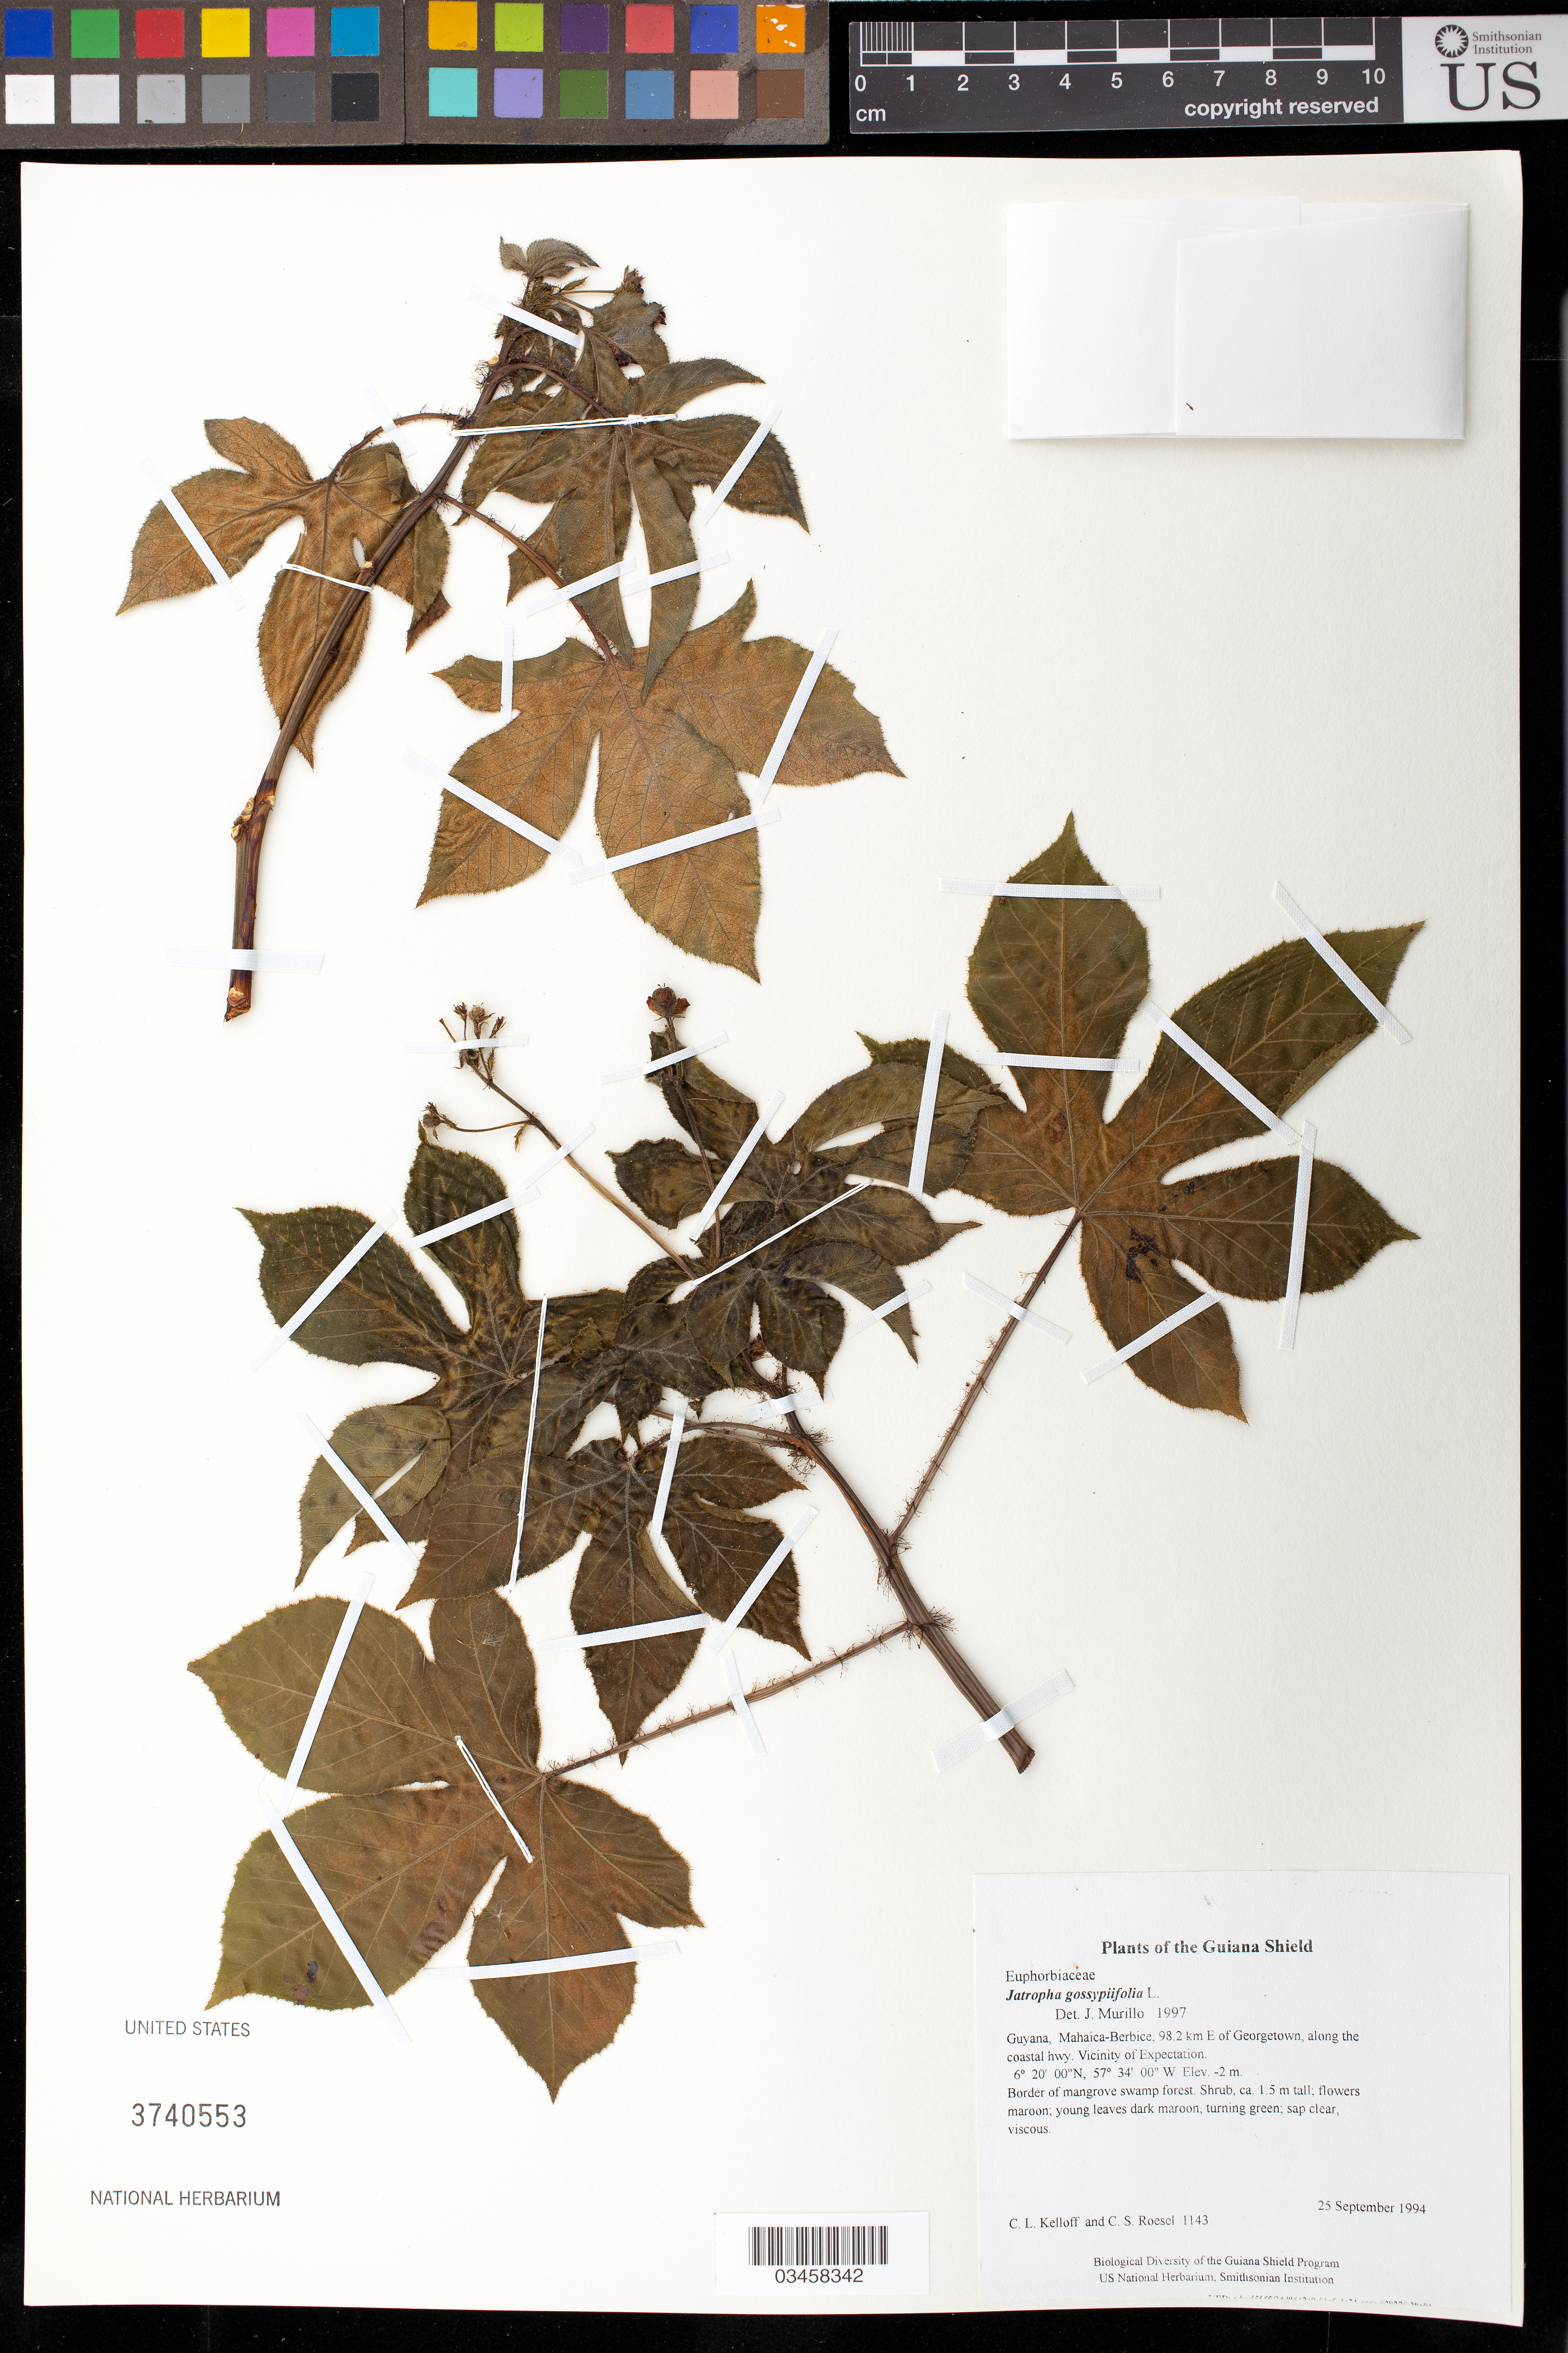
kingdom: Plantae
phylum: Tracheophyta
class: Magnoliopsida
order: Malpighiales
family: Euphorbiaceae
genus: Jatropha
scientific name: Jatropha gossypiifolia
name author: L.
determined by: Murillo Aldana, J. C.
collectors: C. L. Kelloff & C. S. Roesel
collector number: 1143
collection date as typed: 25 September 1994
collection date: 1994-09-25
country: Guyana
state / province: Mahaica-Berbice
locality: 98.2 km E of Georgetown, along the coastal hwy. Vicinity of Expectation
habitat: Border of mangrove swamp forest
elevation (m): -2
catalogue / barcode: US 3740553